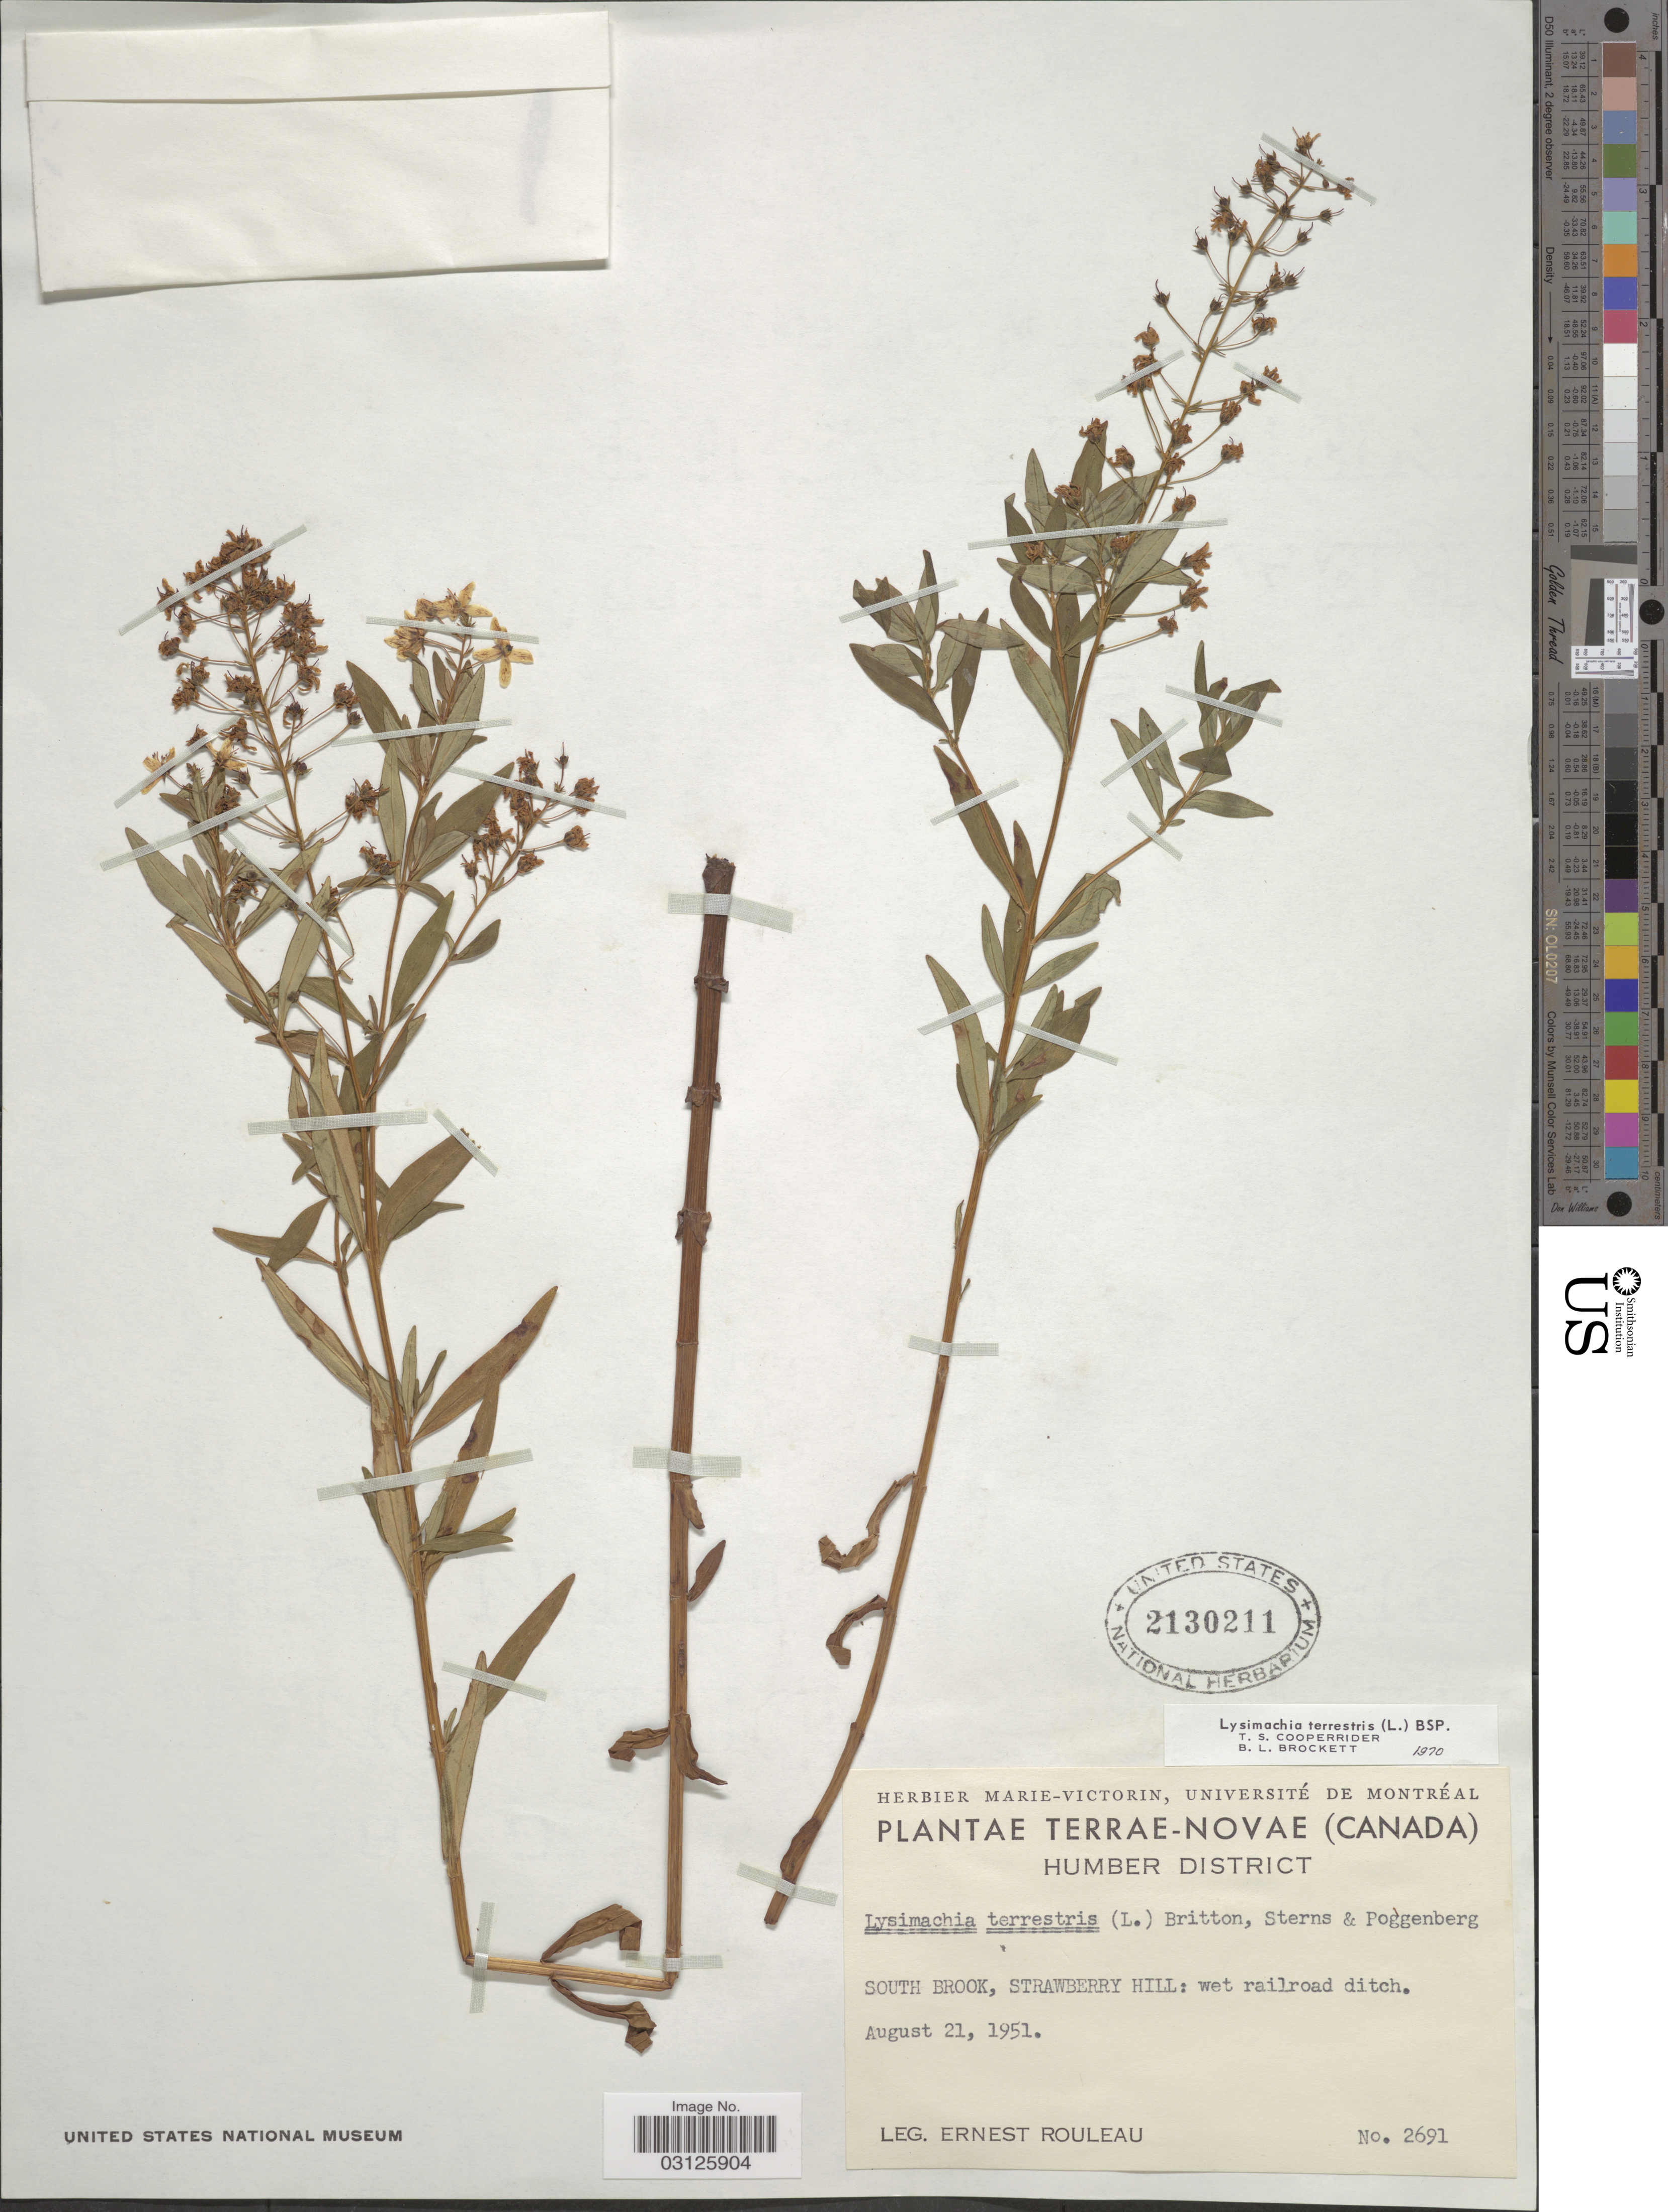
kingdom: Plantae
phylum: Tracheophyta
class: Magnoliopsida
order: Ericales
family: Primulaceae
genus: Lysimachia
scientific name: Lysimachia terrestris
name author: (L.) Britton, Stearns & Poggenb.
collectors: E. Rouleau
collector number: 2691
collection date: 1951-08-21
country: Canada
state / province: Newfoundland and Labrador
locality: Terrae-Novae. Humber District. South Brook, Strawberry Hill: wet railroad ditch.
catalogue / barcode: US 2130211